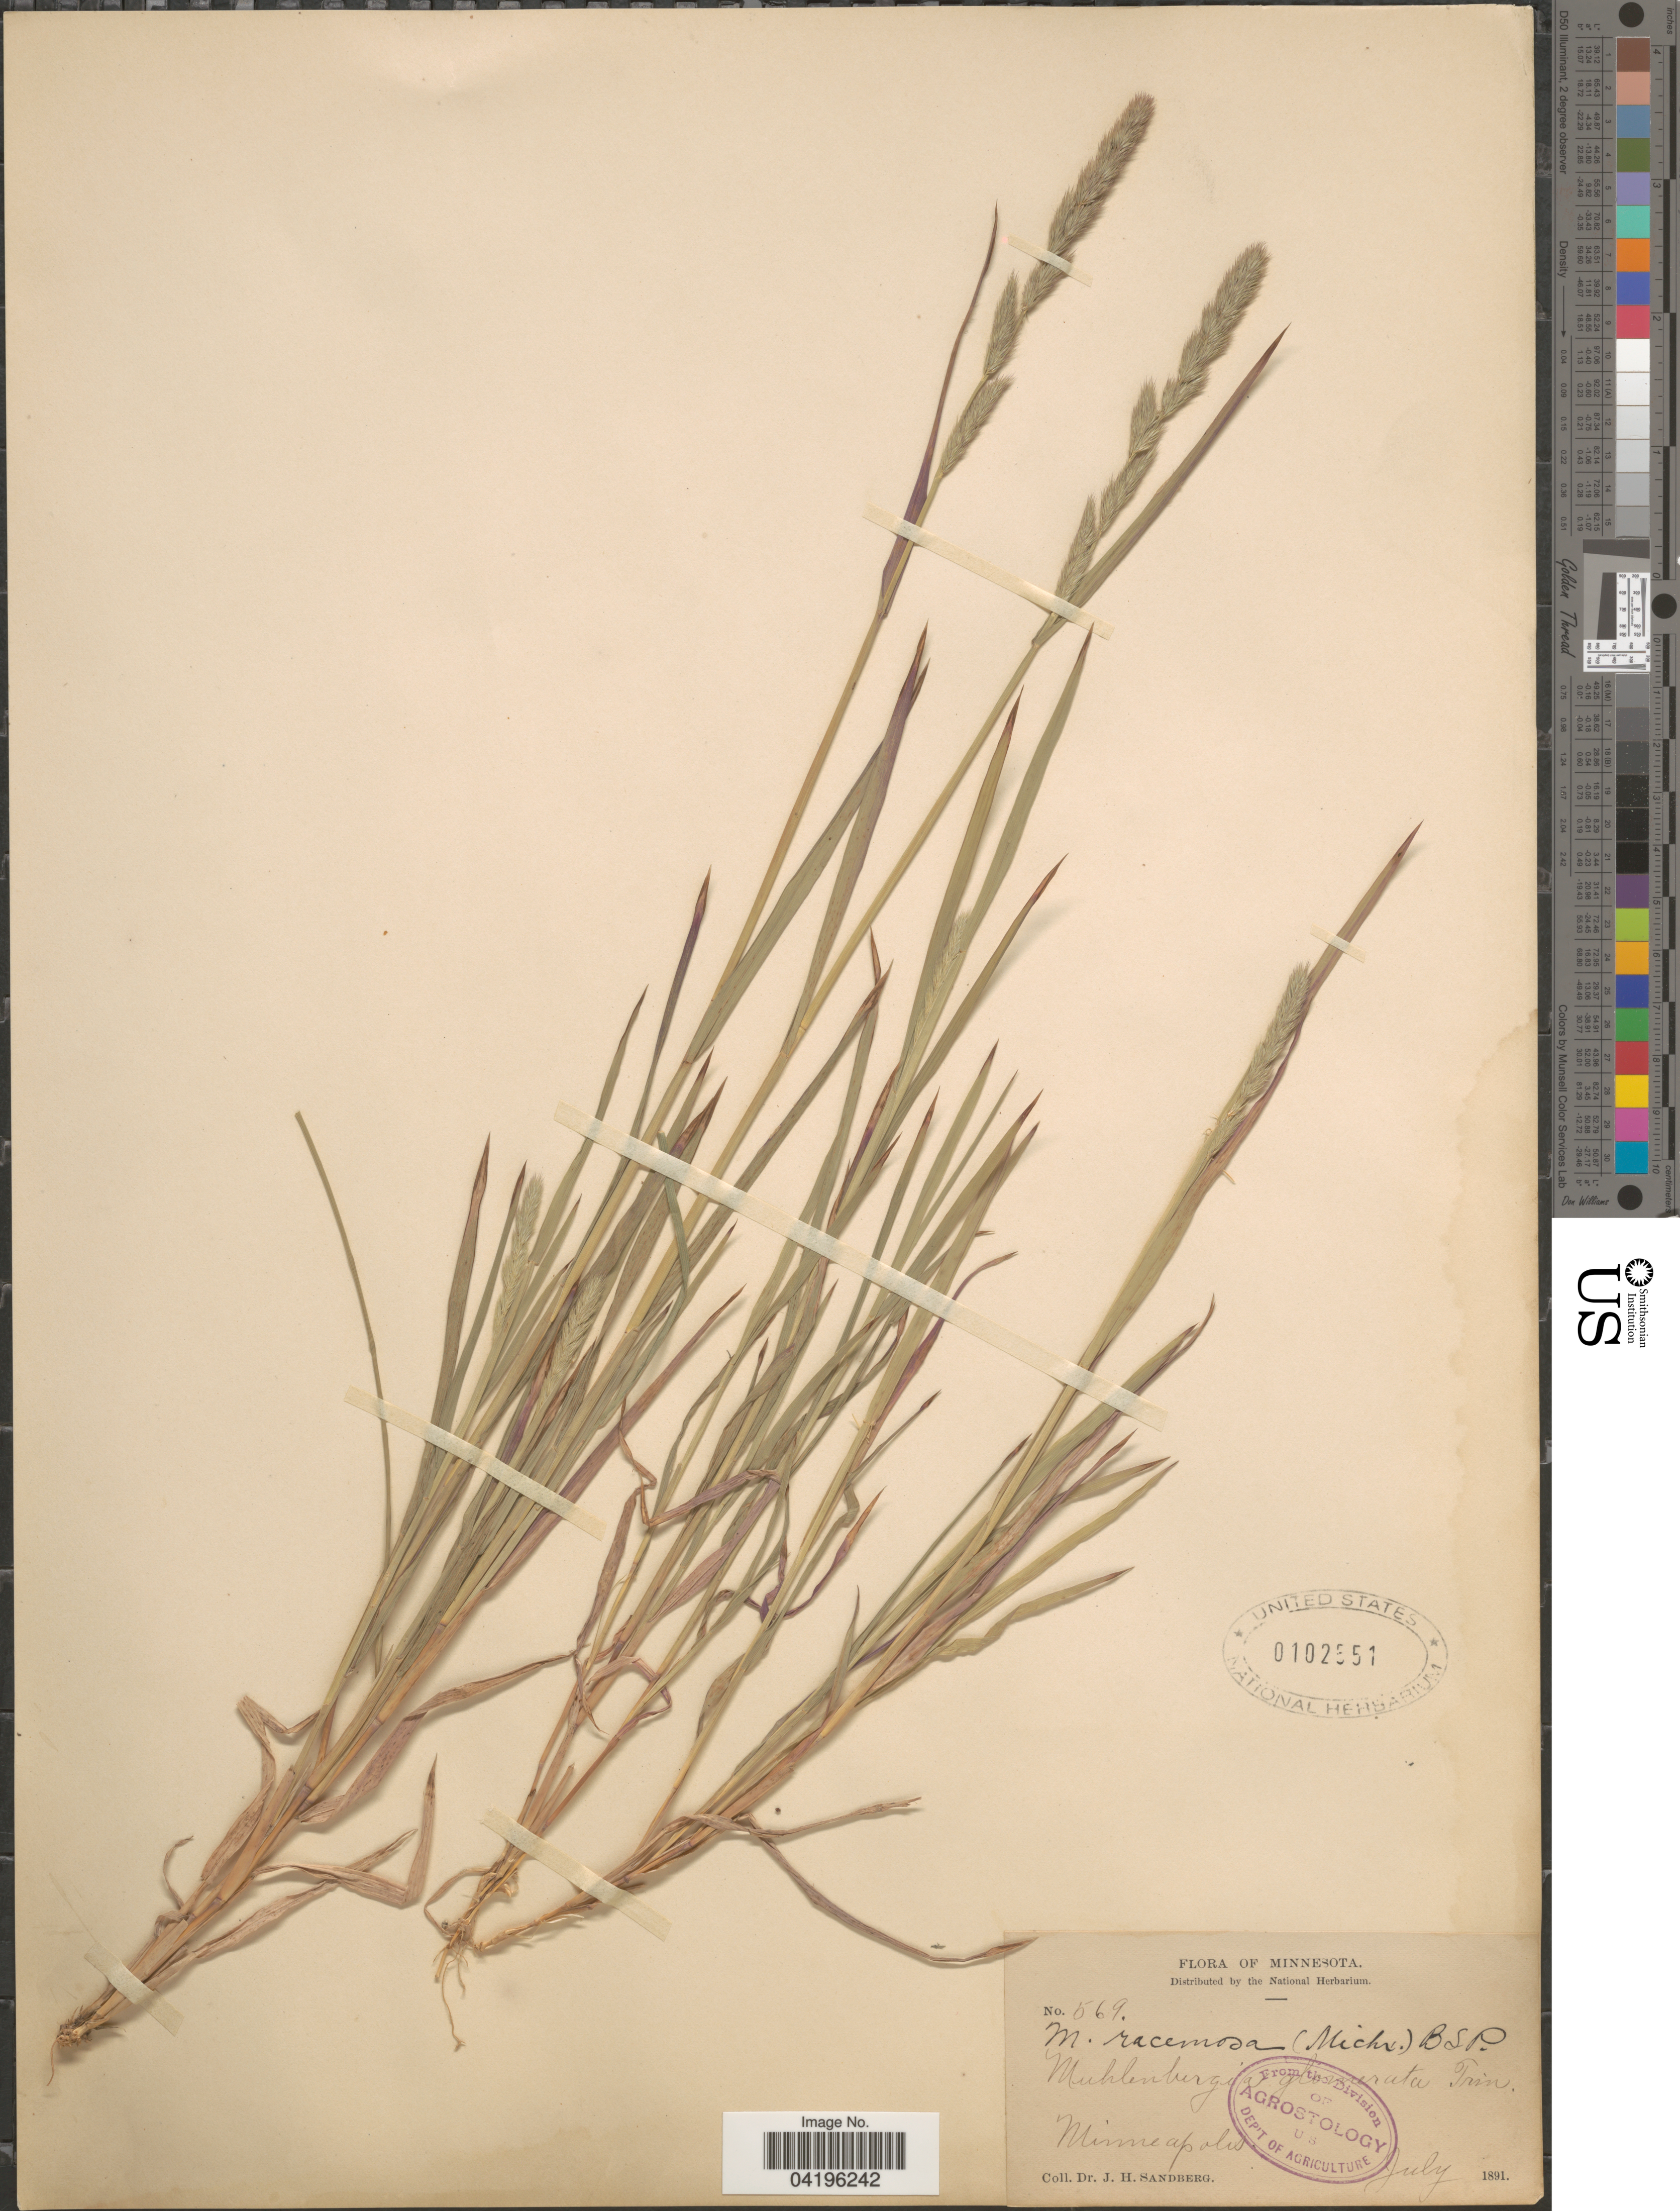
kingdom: Plantae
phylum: Tracheophyta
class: Liliopsida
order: Poales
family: Poaceae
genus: Muhlenbergia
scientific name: Muhlenbergia racemosa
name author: (Michx.) Britton et al.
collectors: J. H. Sandberg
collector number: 569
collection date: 1891-07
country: United States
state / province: Minnesota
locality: Minneapolis.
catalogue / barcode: US 102551